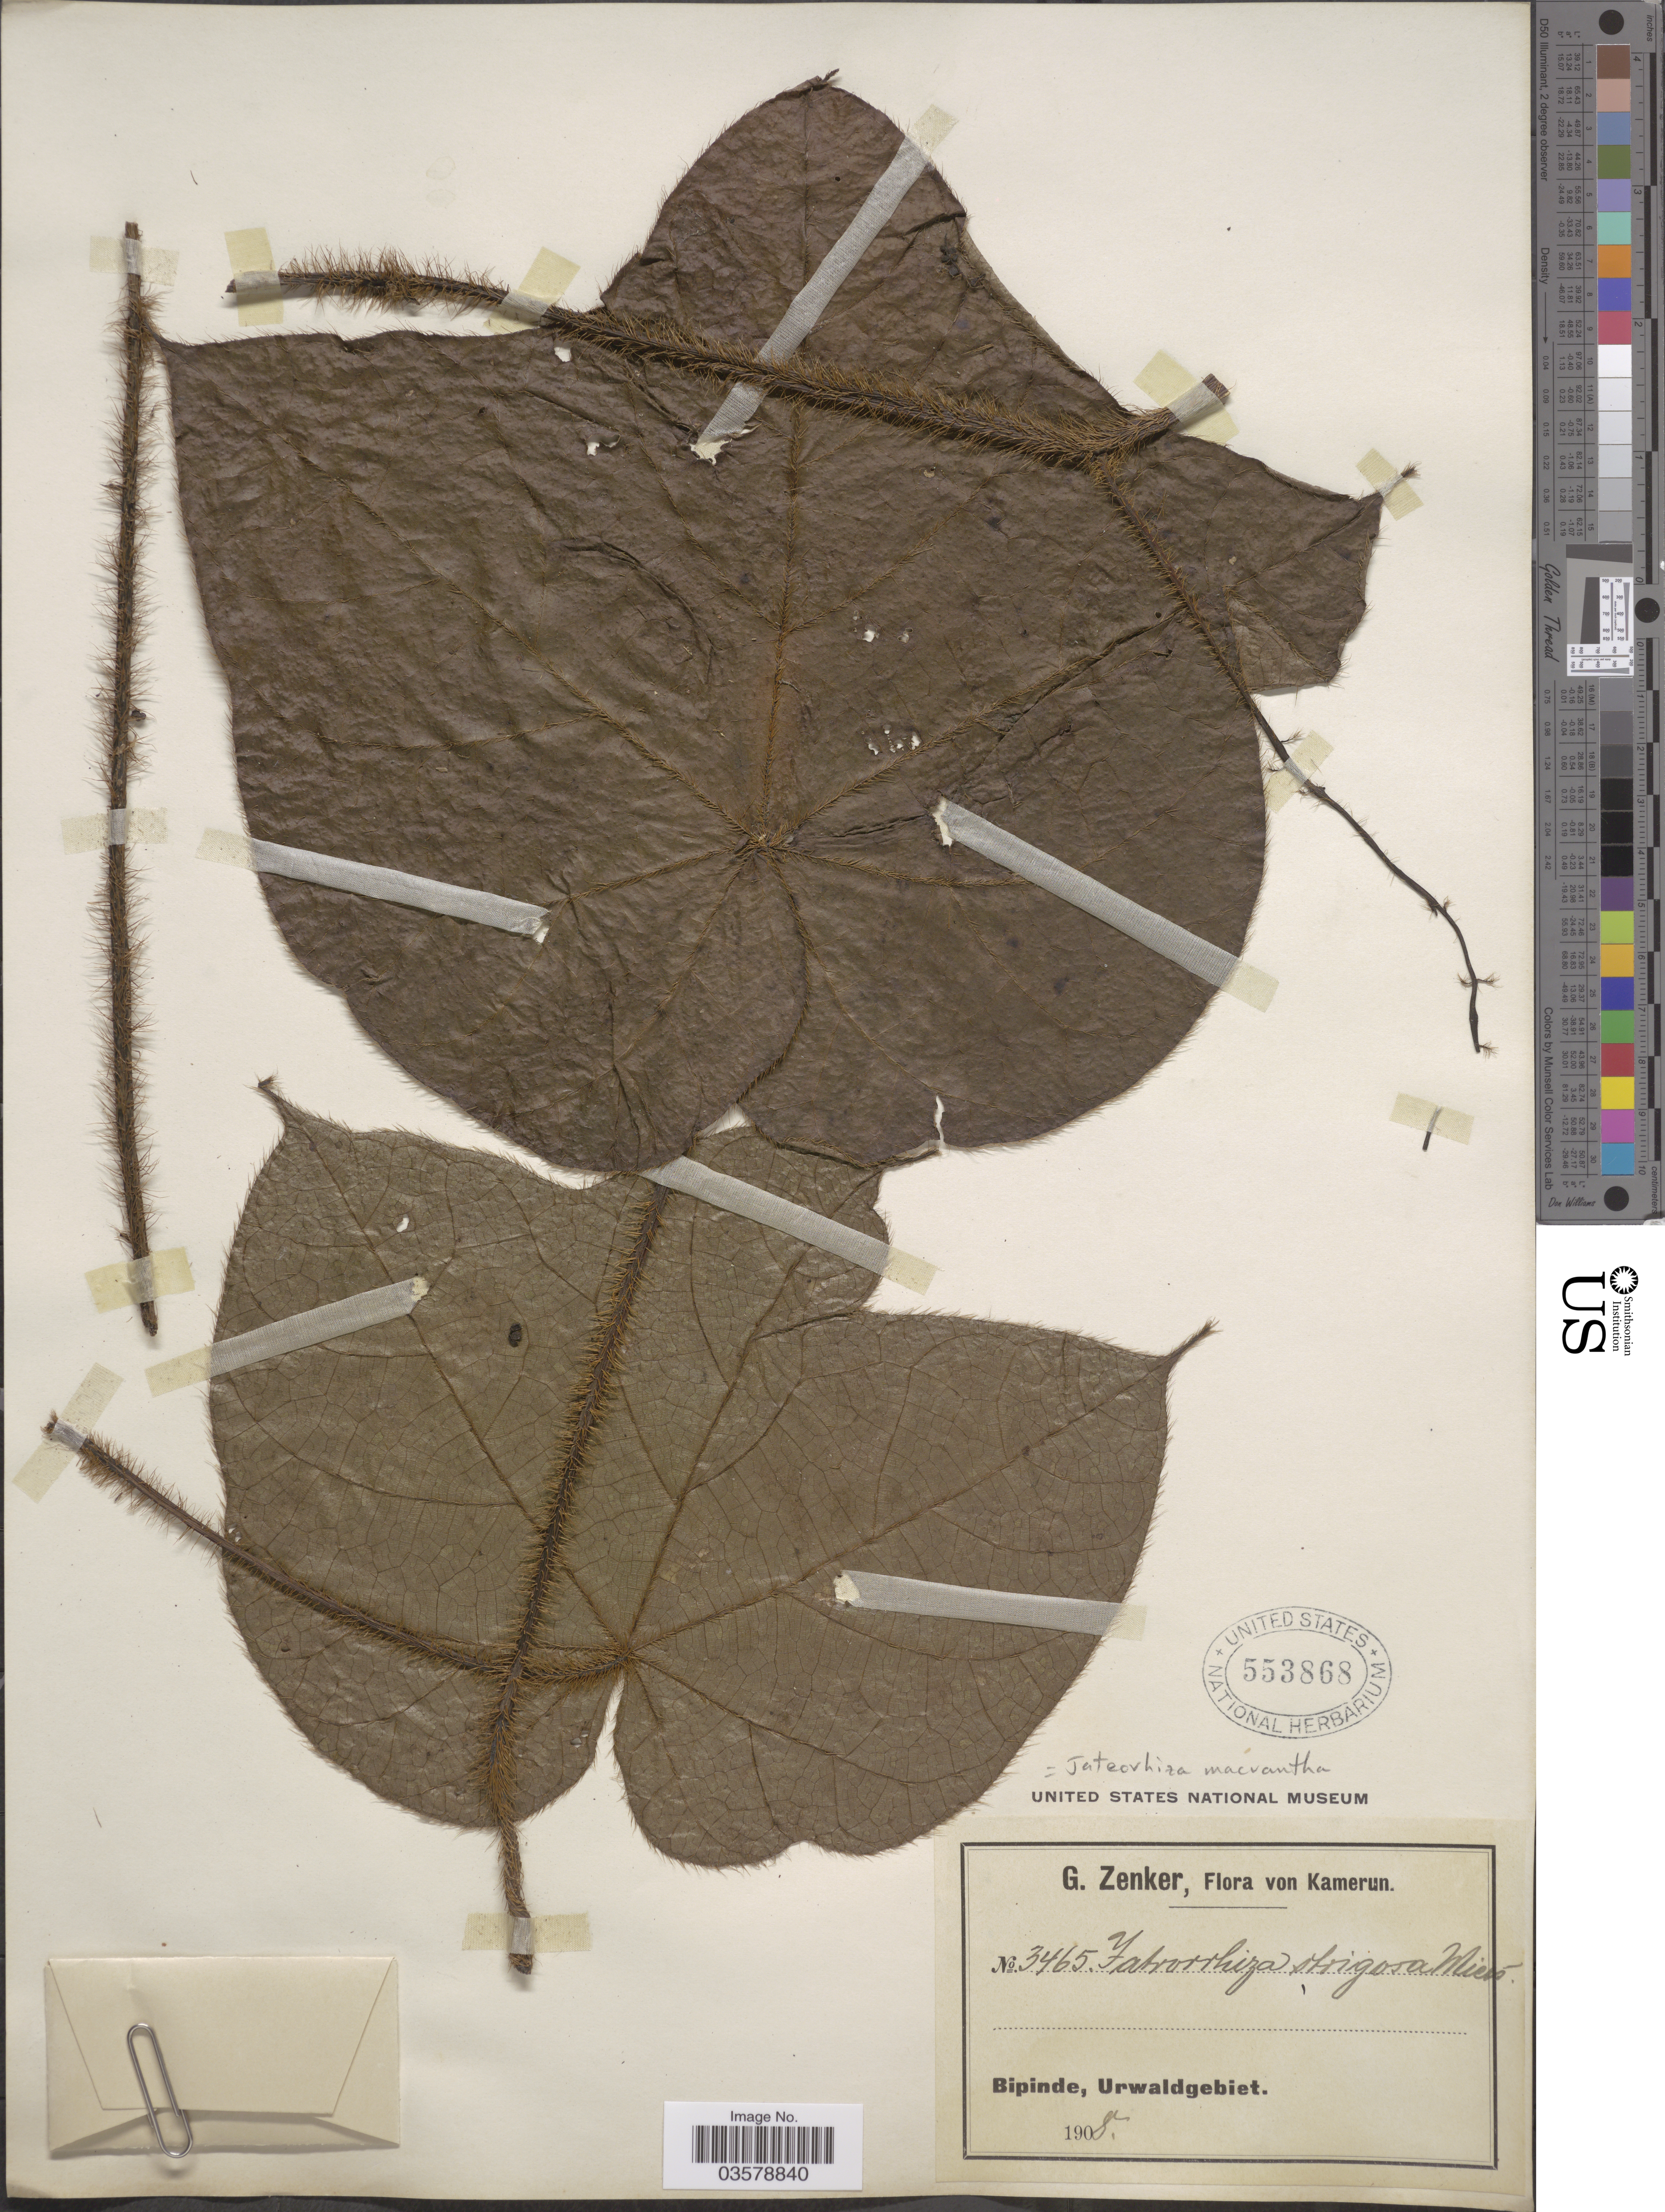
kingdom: Plantae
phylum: Tracheophyta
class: Magnoliopsida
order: Ranunculales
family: Menispermaceae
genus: Jateorhiza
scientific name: Jateorhiza macrantha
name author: (Hook. f.) Exell & Mendonça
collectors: G. A. Zenker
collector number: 3465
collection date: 1908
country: Cameroon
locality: Kamerun. Bipinde, Urwaldgebiet.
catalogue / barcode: US 553868